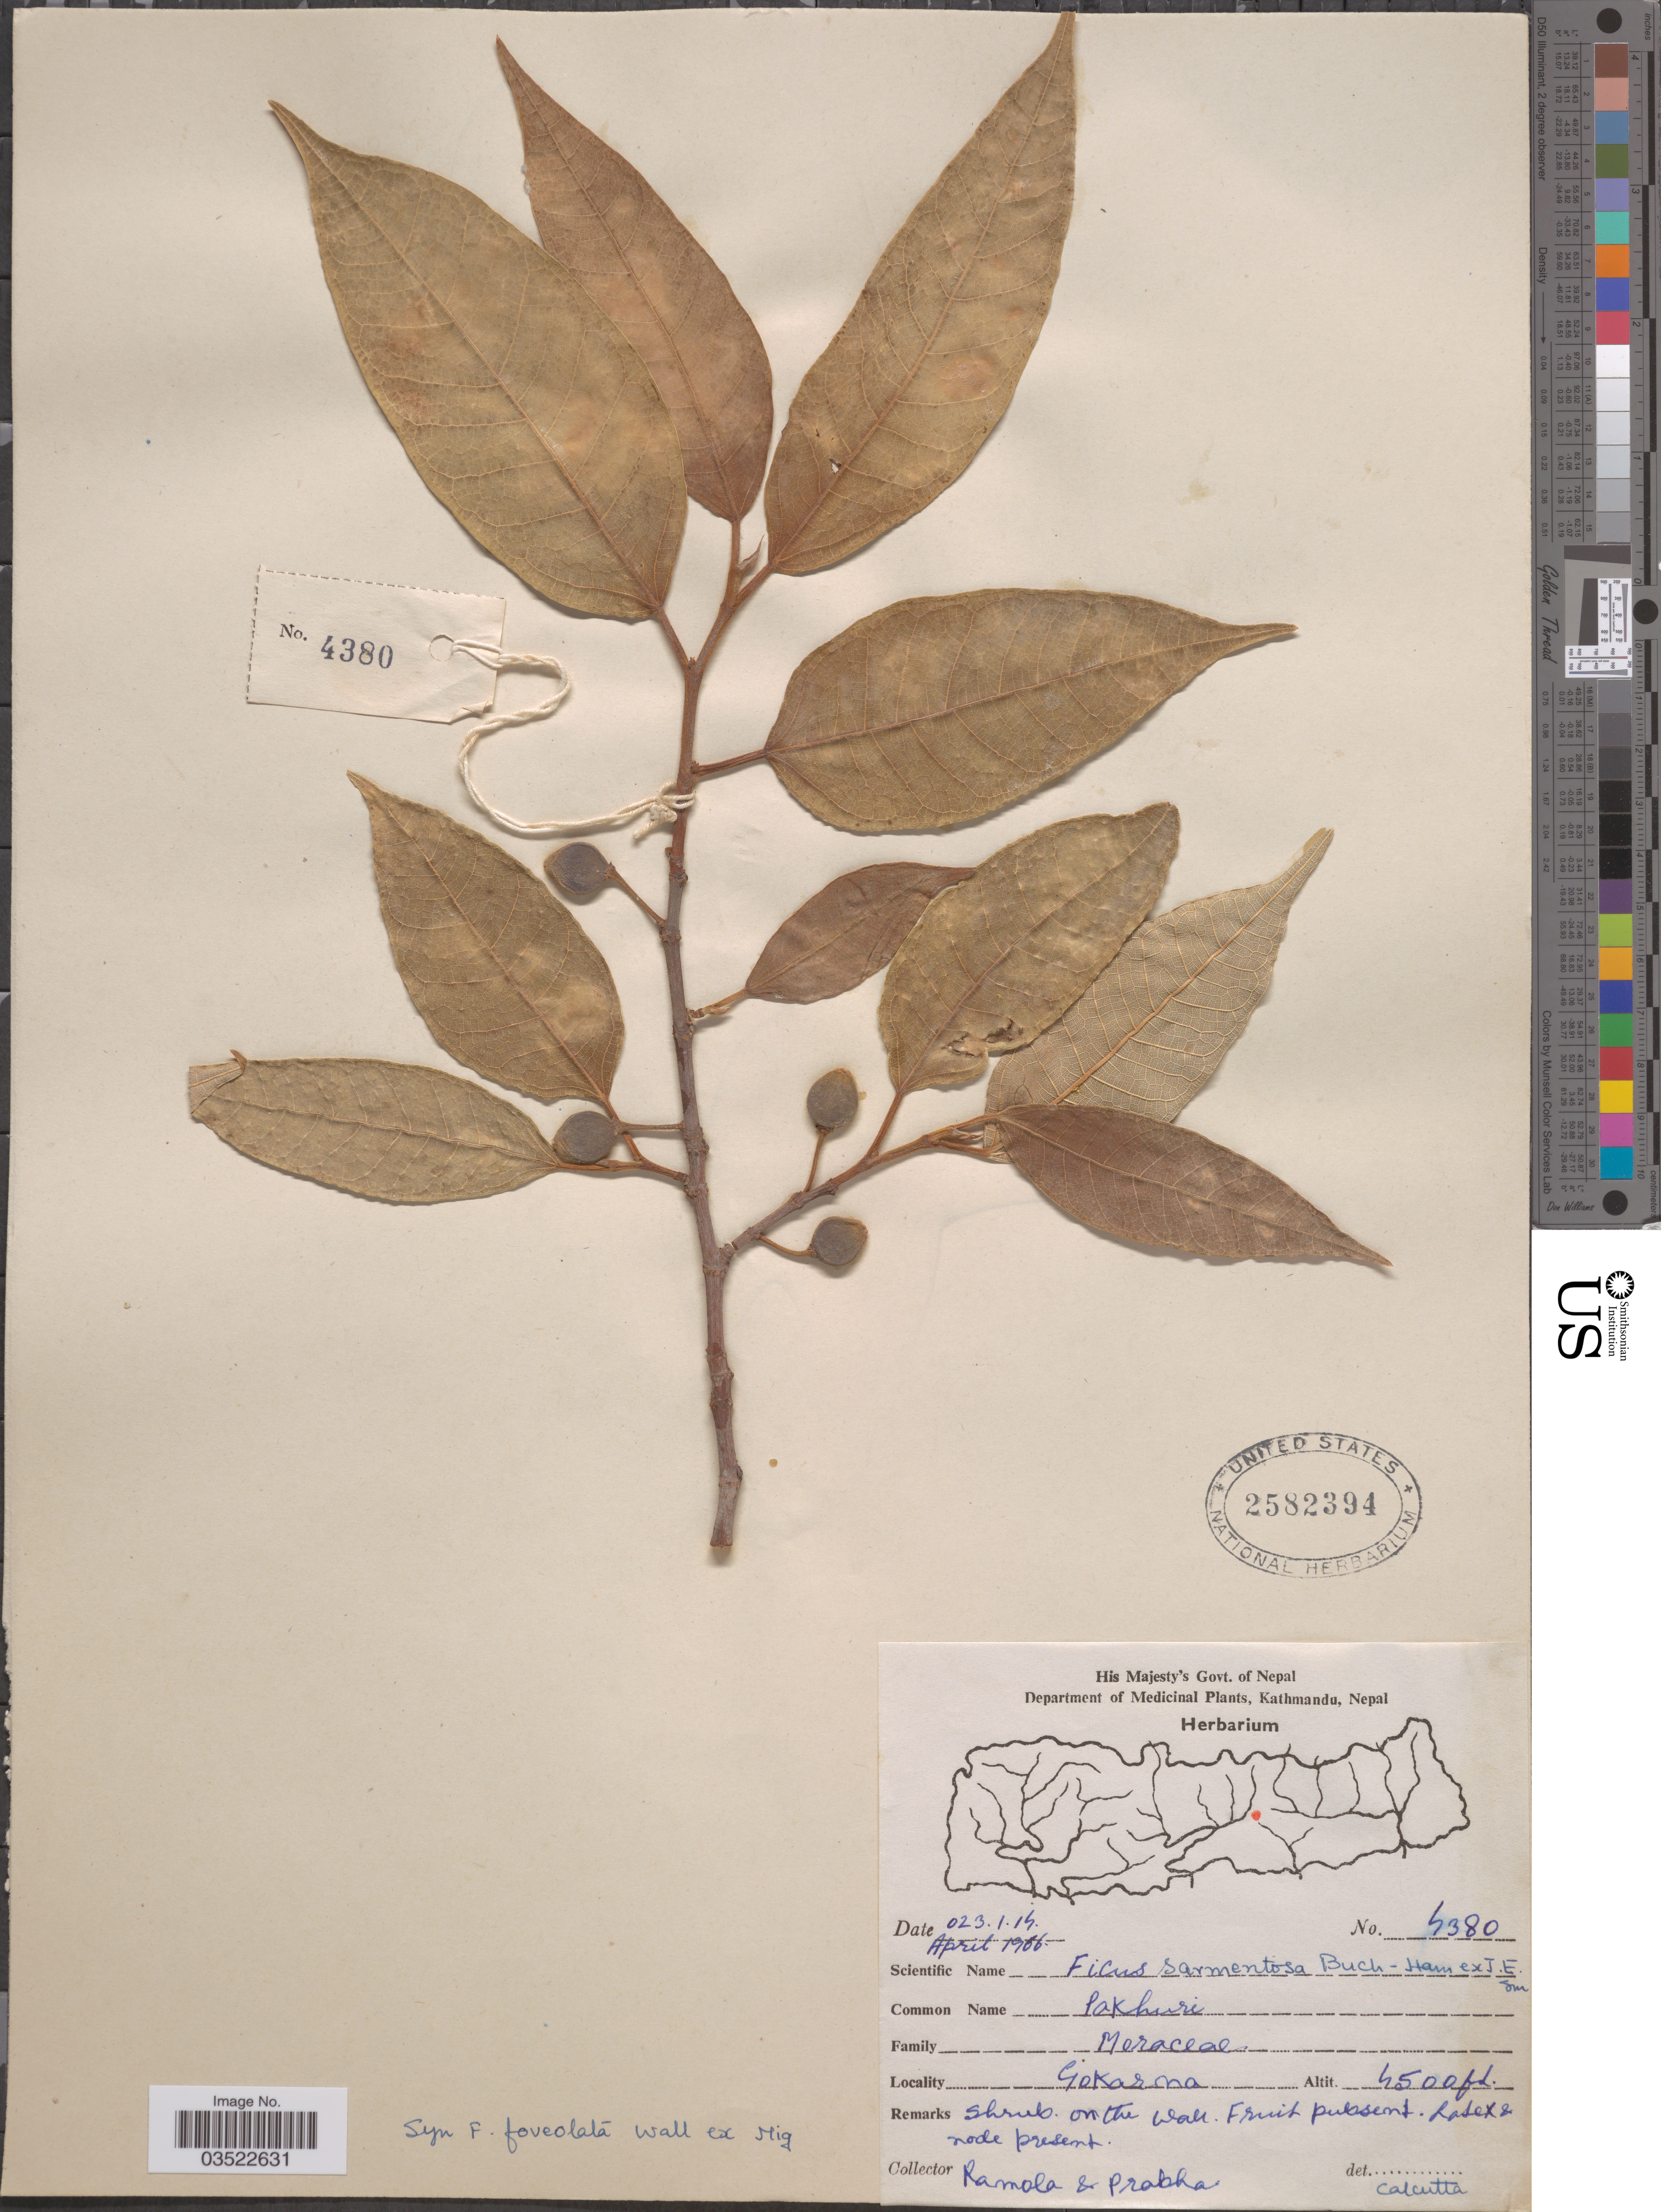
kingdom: Plantae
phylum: Tracheophyta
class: Magnoliopsida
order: Rosales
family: Moraceae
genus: Ficus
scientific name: Ficus sarmentosa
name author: Buch.-Ham. ex Sm.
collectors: R. Thapa & P. Pradhan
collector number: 4380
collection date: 1966-04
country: Nepal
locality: Gokarna.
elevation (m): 1372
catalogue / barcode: US 2582394